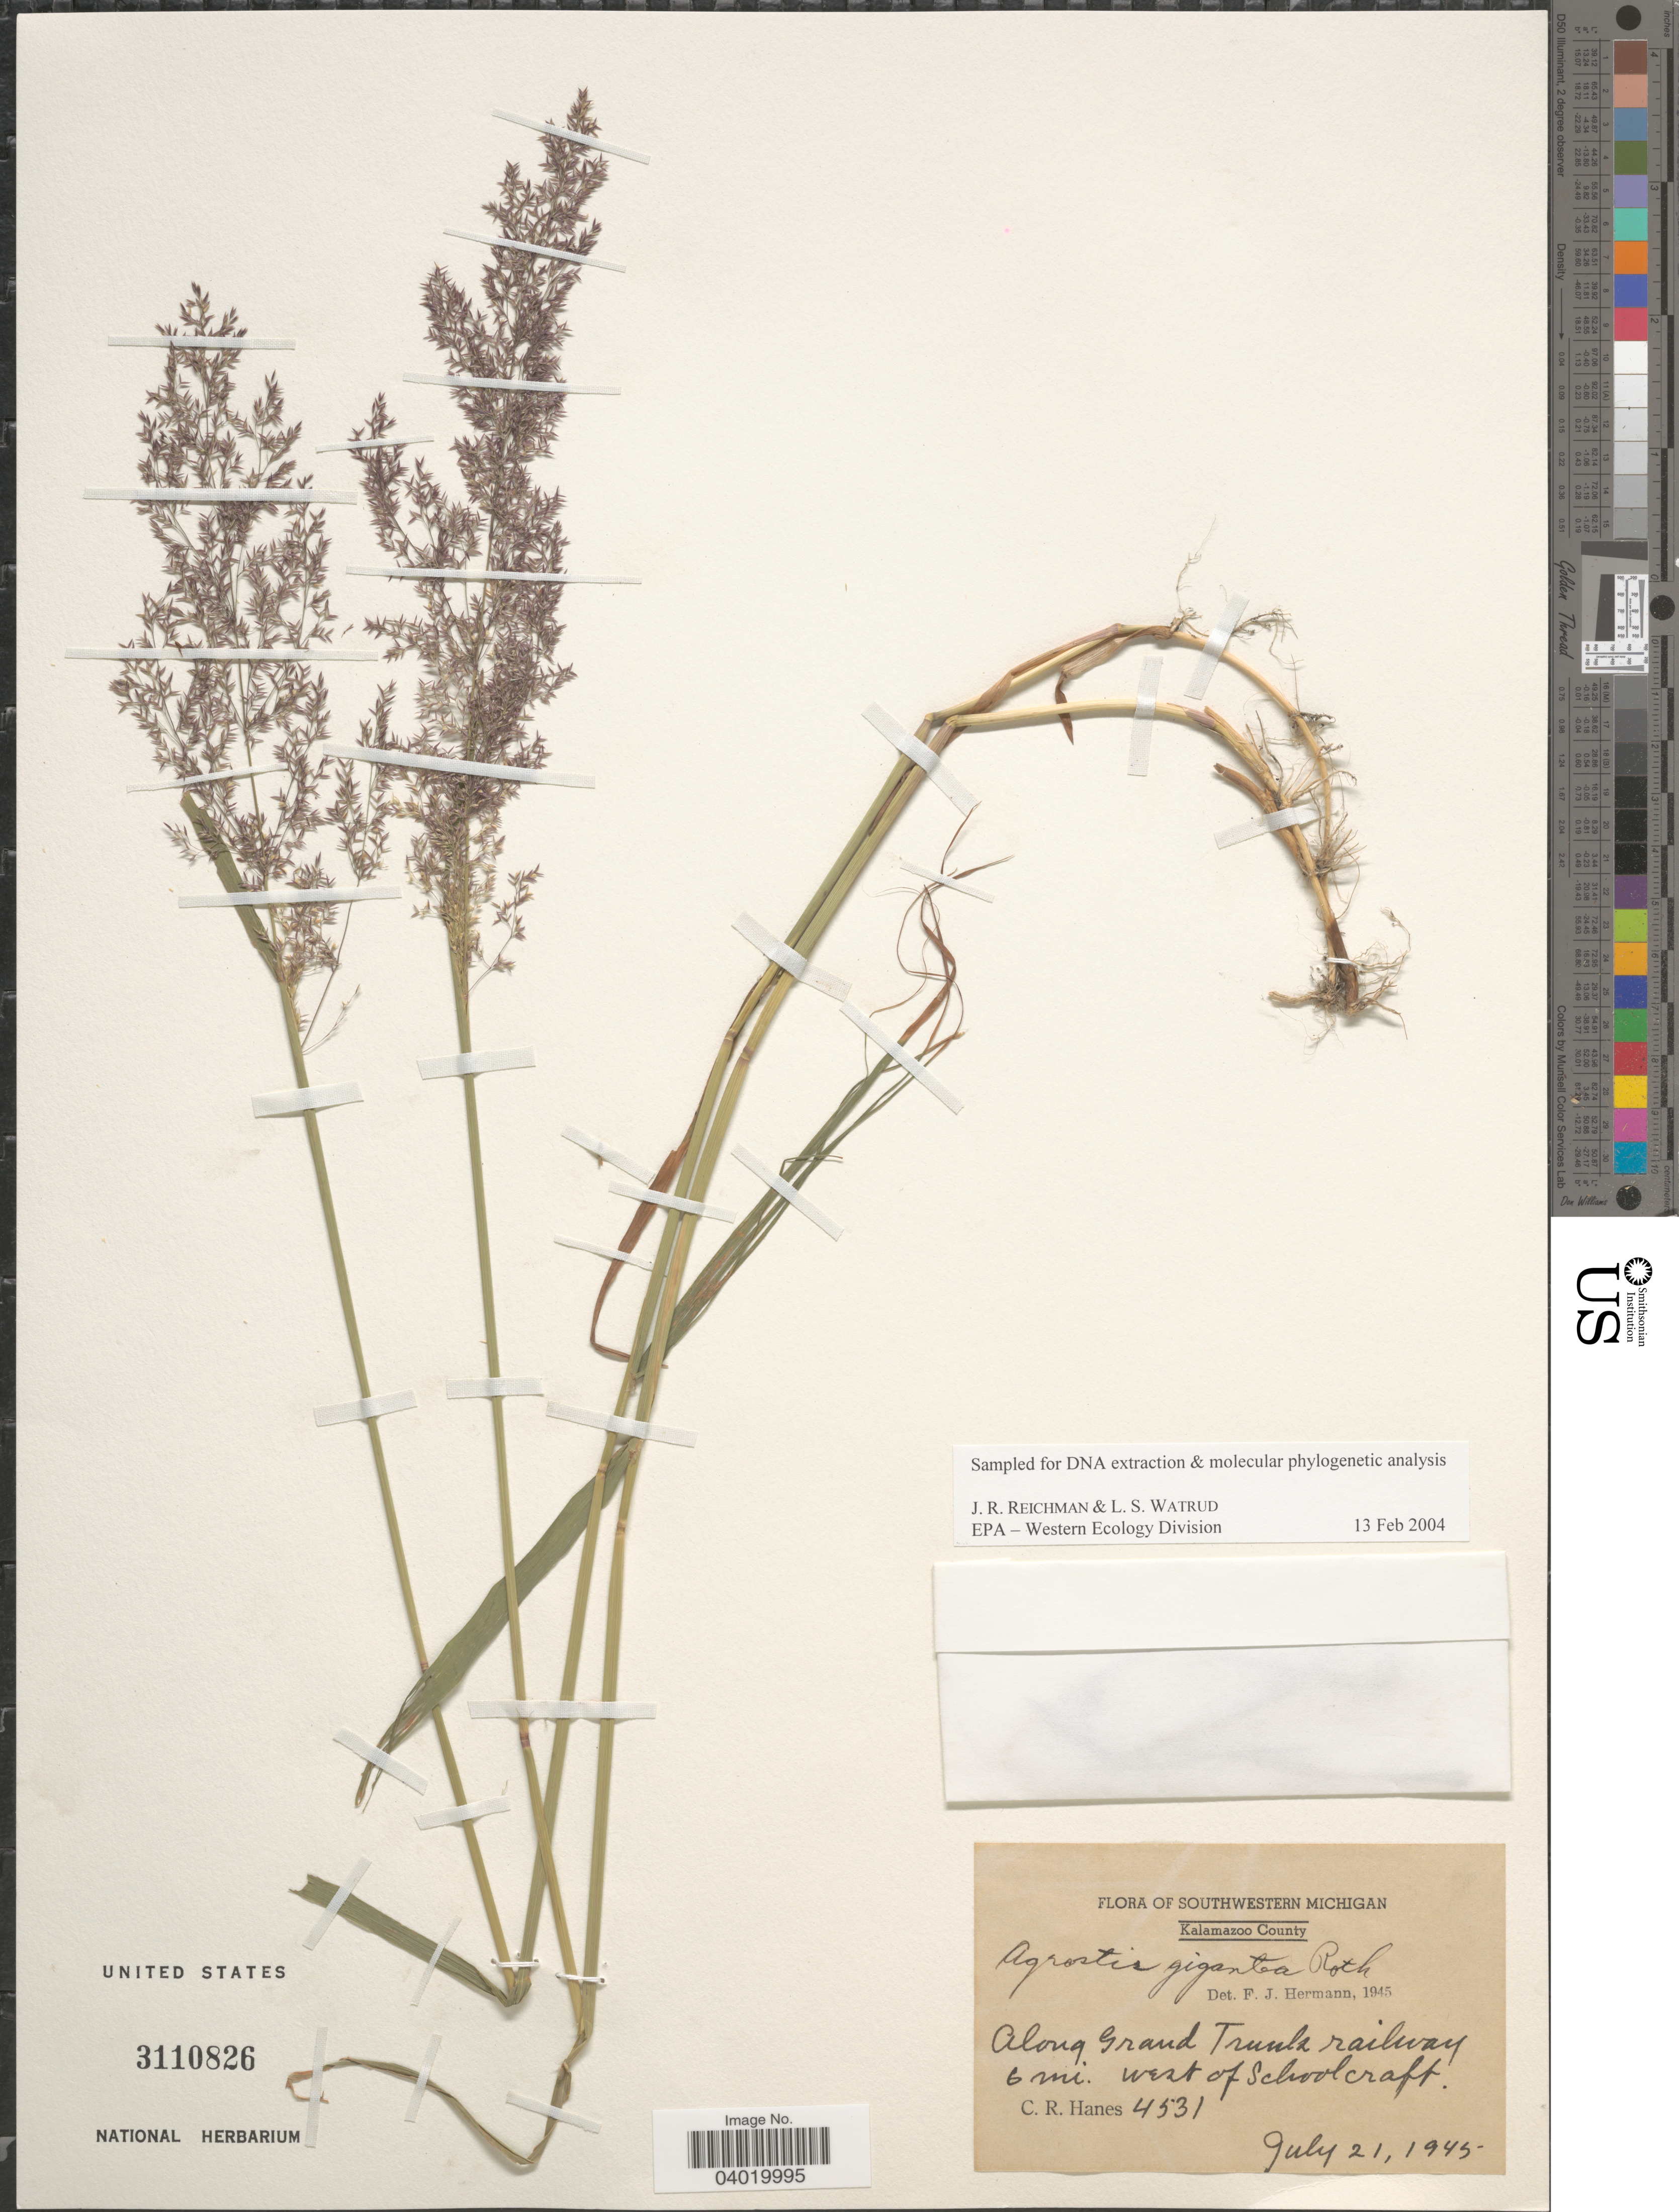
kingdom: Plantae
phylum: Tracheophyta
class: Liliopsida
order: Poales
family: Poaceae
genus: Agrostis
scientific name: Agrostis gigantea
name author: Roth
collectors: C. Hanes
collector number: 4531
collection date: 1945-07-21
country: United States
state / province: Michigan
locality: Southwestern Michigan. Kalamazoo County. Along Grand Trunk railway 6 mi. west of Schoolcraft.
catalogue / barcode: US 3110826